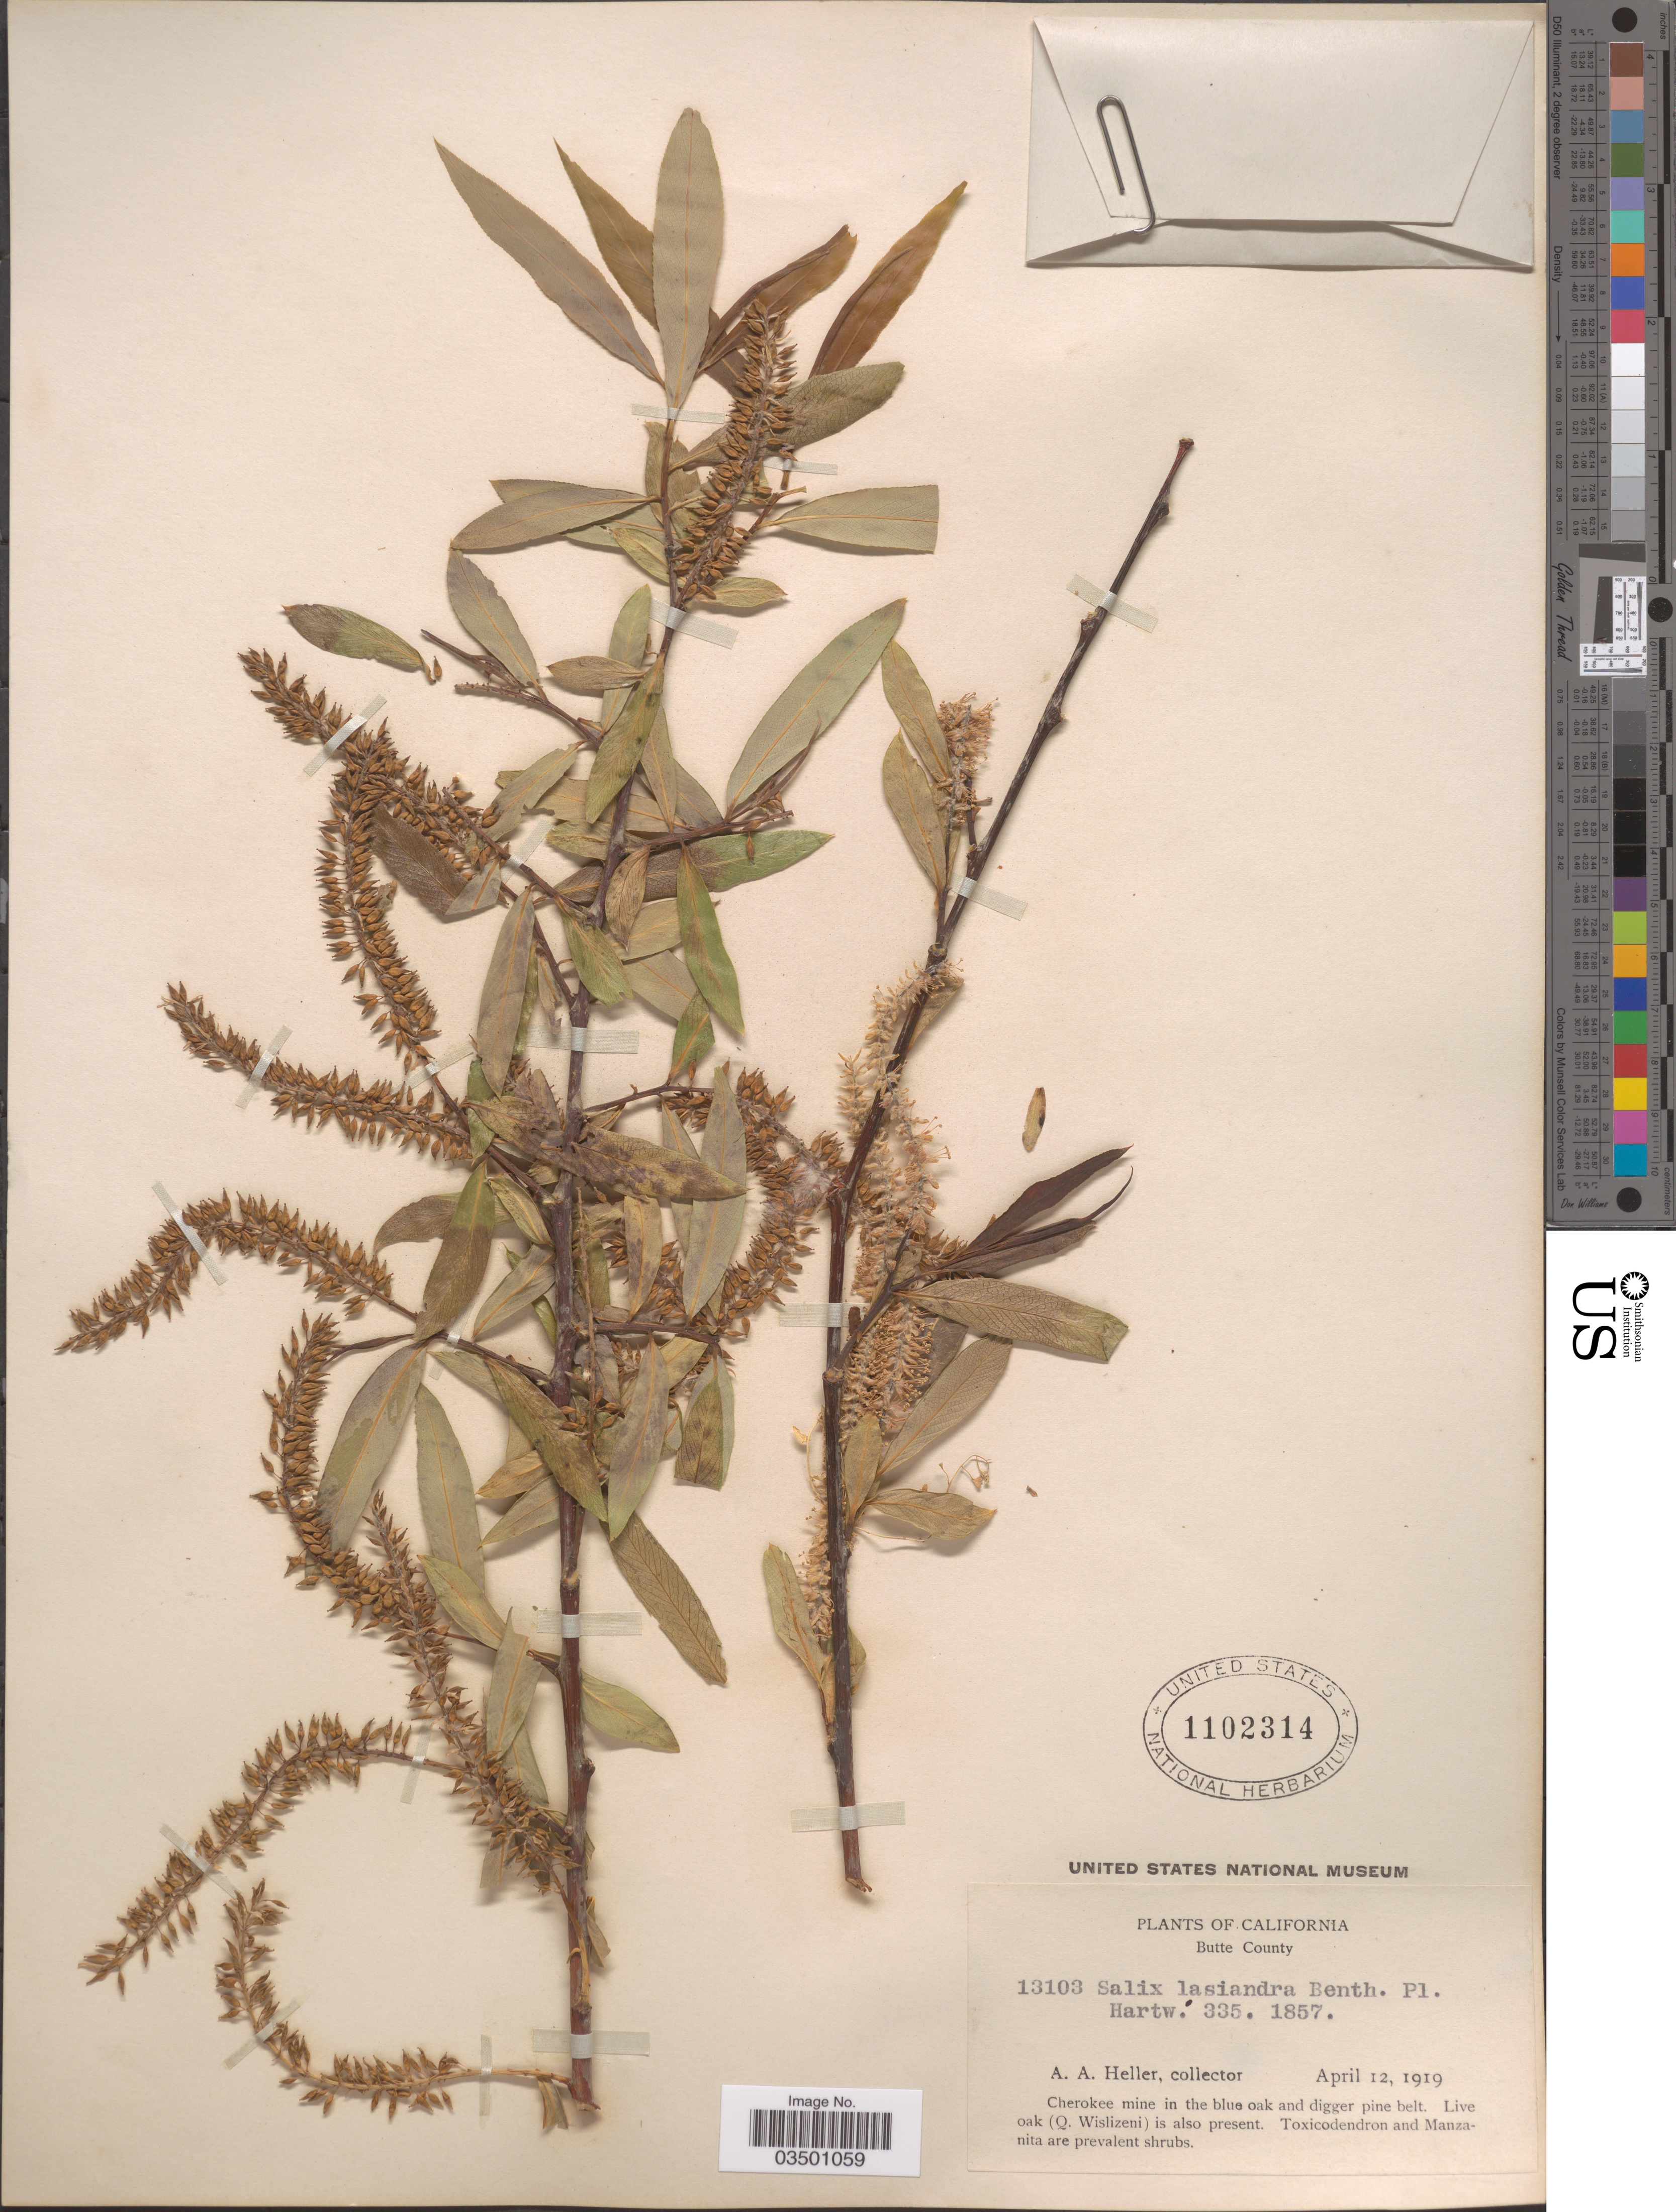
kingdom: Plantae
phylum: Tracheophyta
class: Magnoliopsida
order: Malpighiales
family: Salicaceae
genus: Salix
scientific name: Salix lasiandra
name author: Benth.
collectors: A. A. Heller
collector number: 13103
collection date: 1919-04-12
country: United States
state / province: California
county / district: Butte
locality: Butte County. Cherokee mine in the blue oak and digger pine belt.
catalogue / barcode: US 1102314